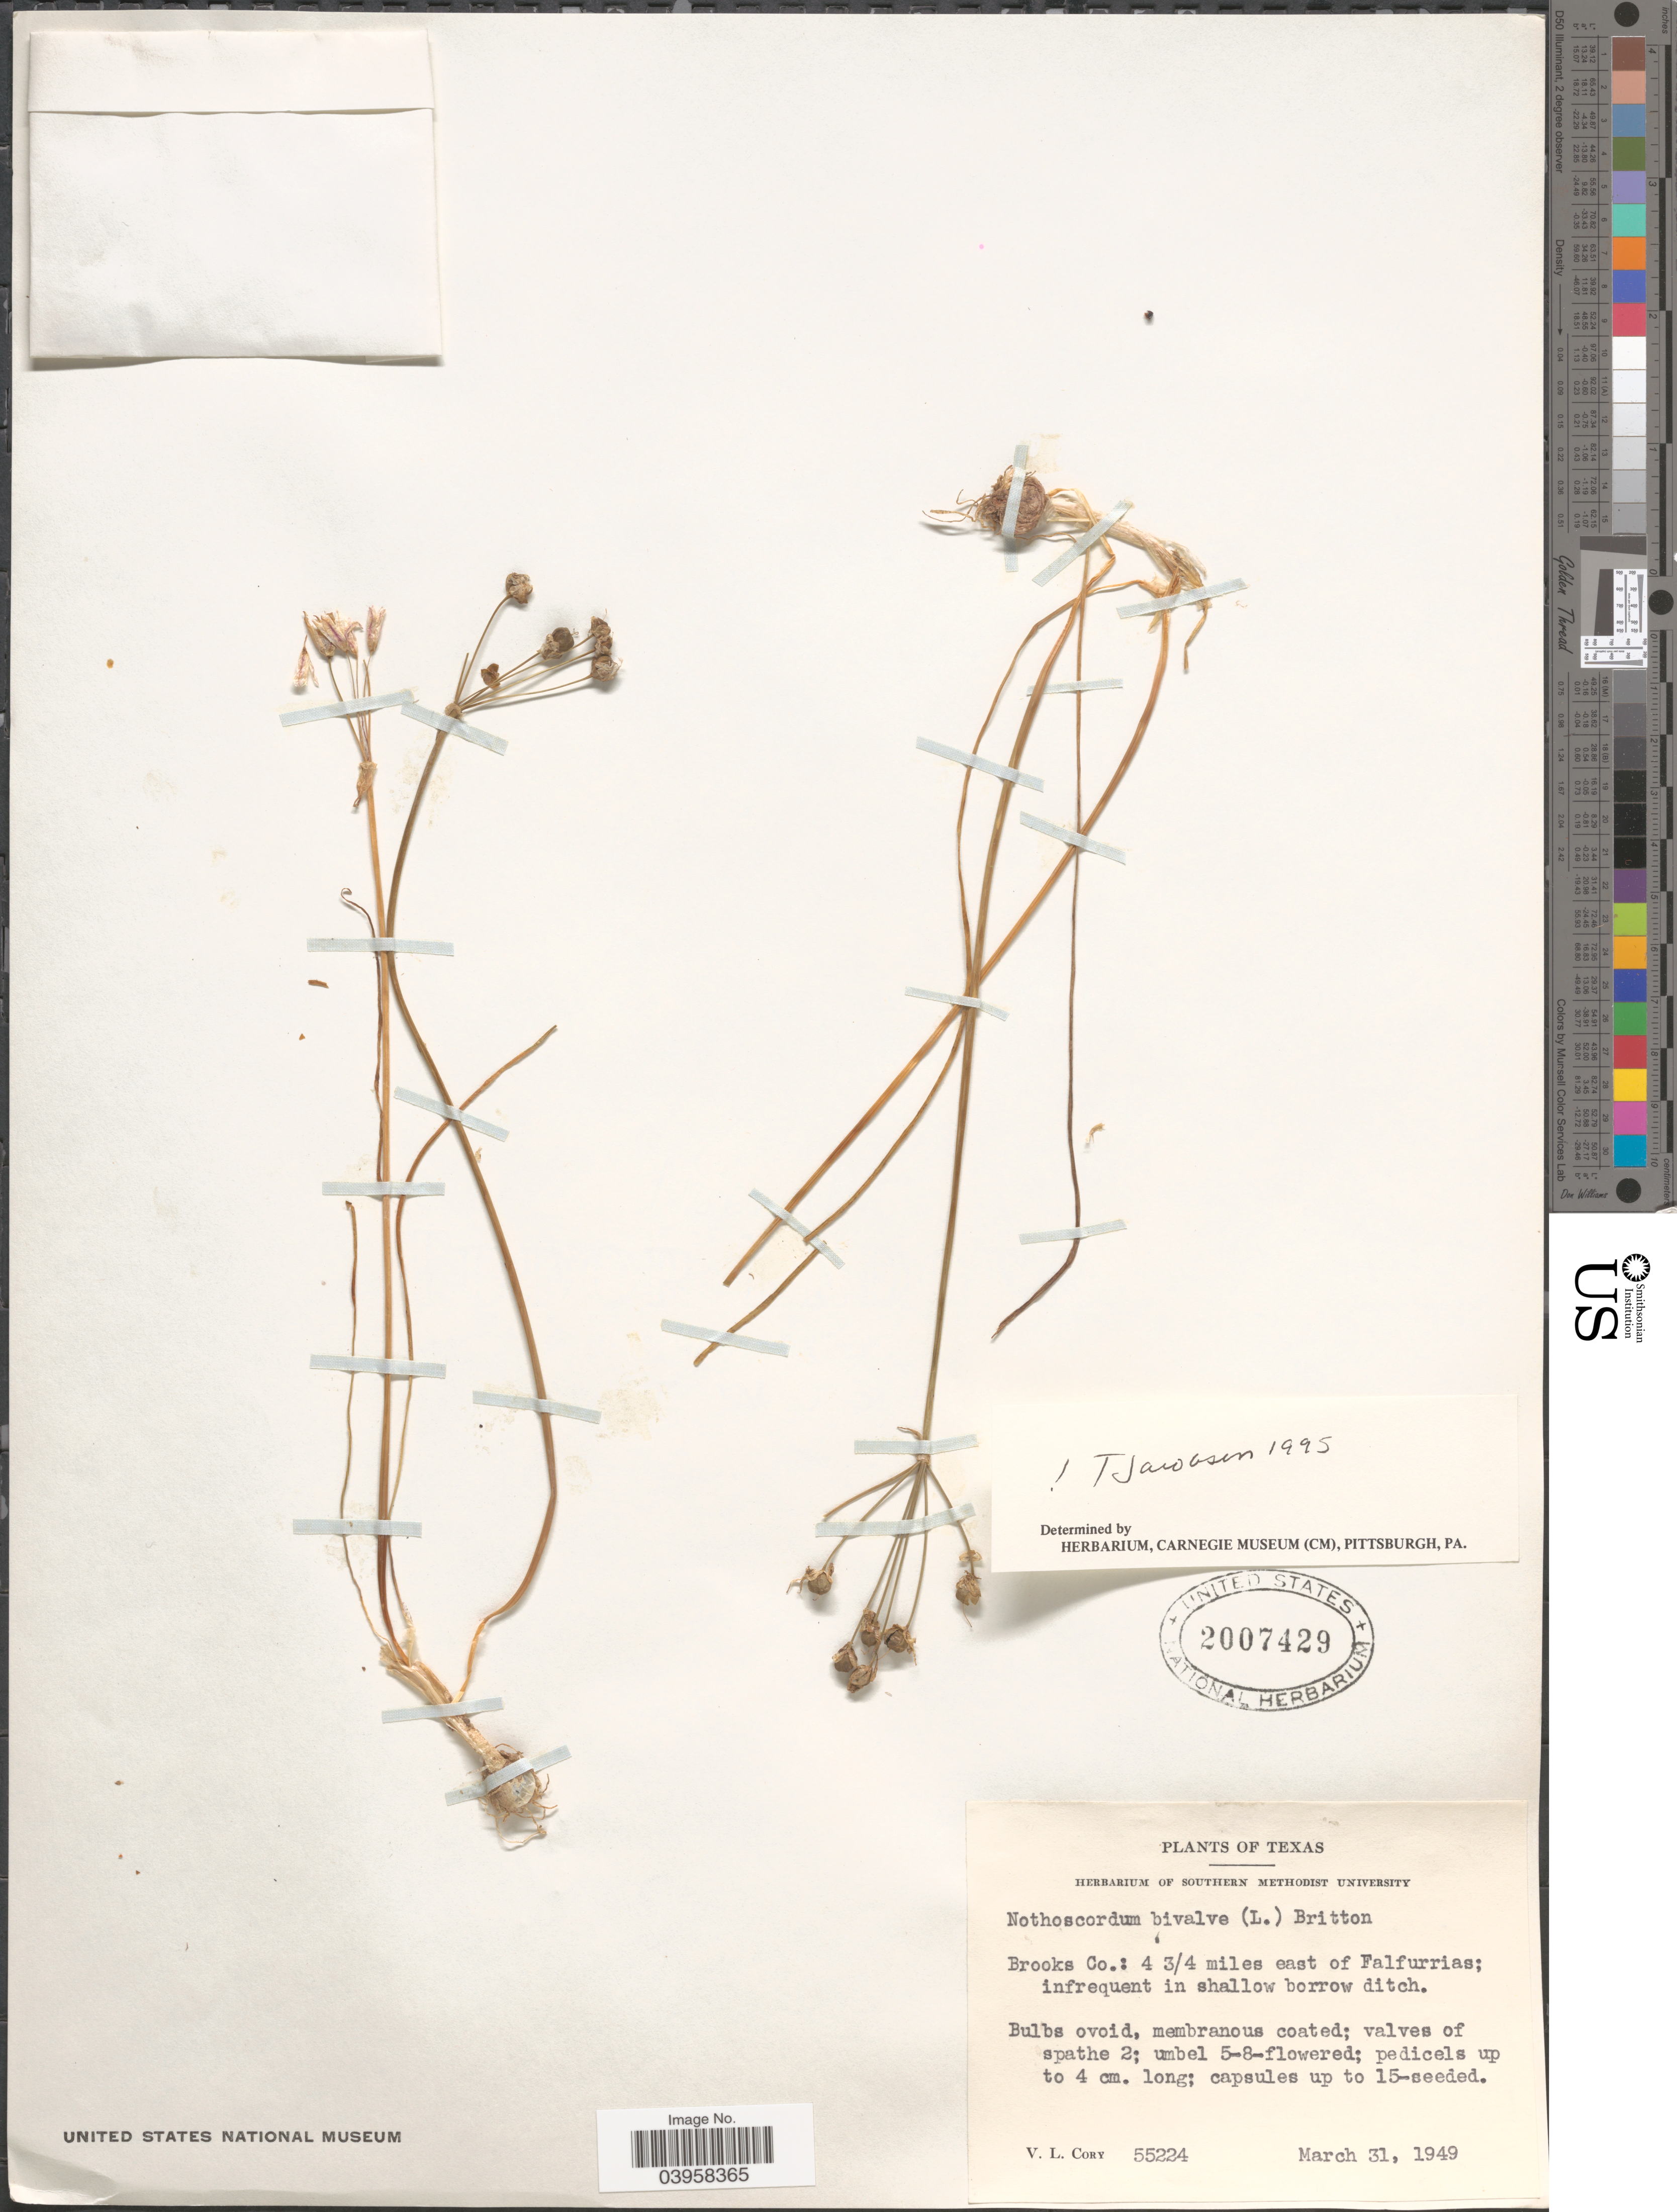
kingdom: Plantae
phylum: Tracheophyta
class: Liliopsida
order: Asparagales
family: Amaryllidaceae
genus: Nothoscordum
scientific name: Nothoscordum bivalve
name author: (L.) Britton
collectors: V. Cory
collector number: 55224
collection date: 1949-03-31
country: United States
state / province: Texas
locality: Brooks Co.: 4¾ miles east of Falfurrias; infrequent in shallow borrow ditch.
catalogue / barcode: US 2007429